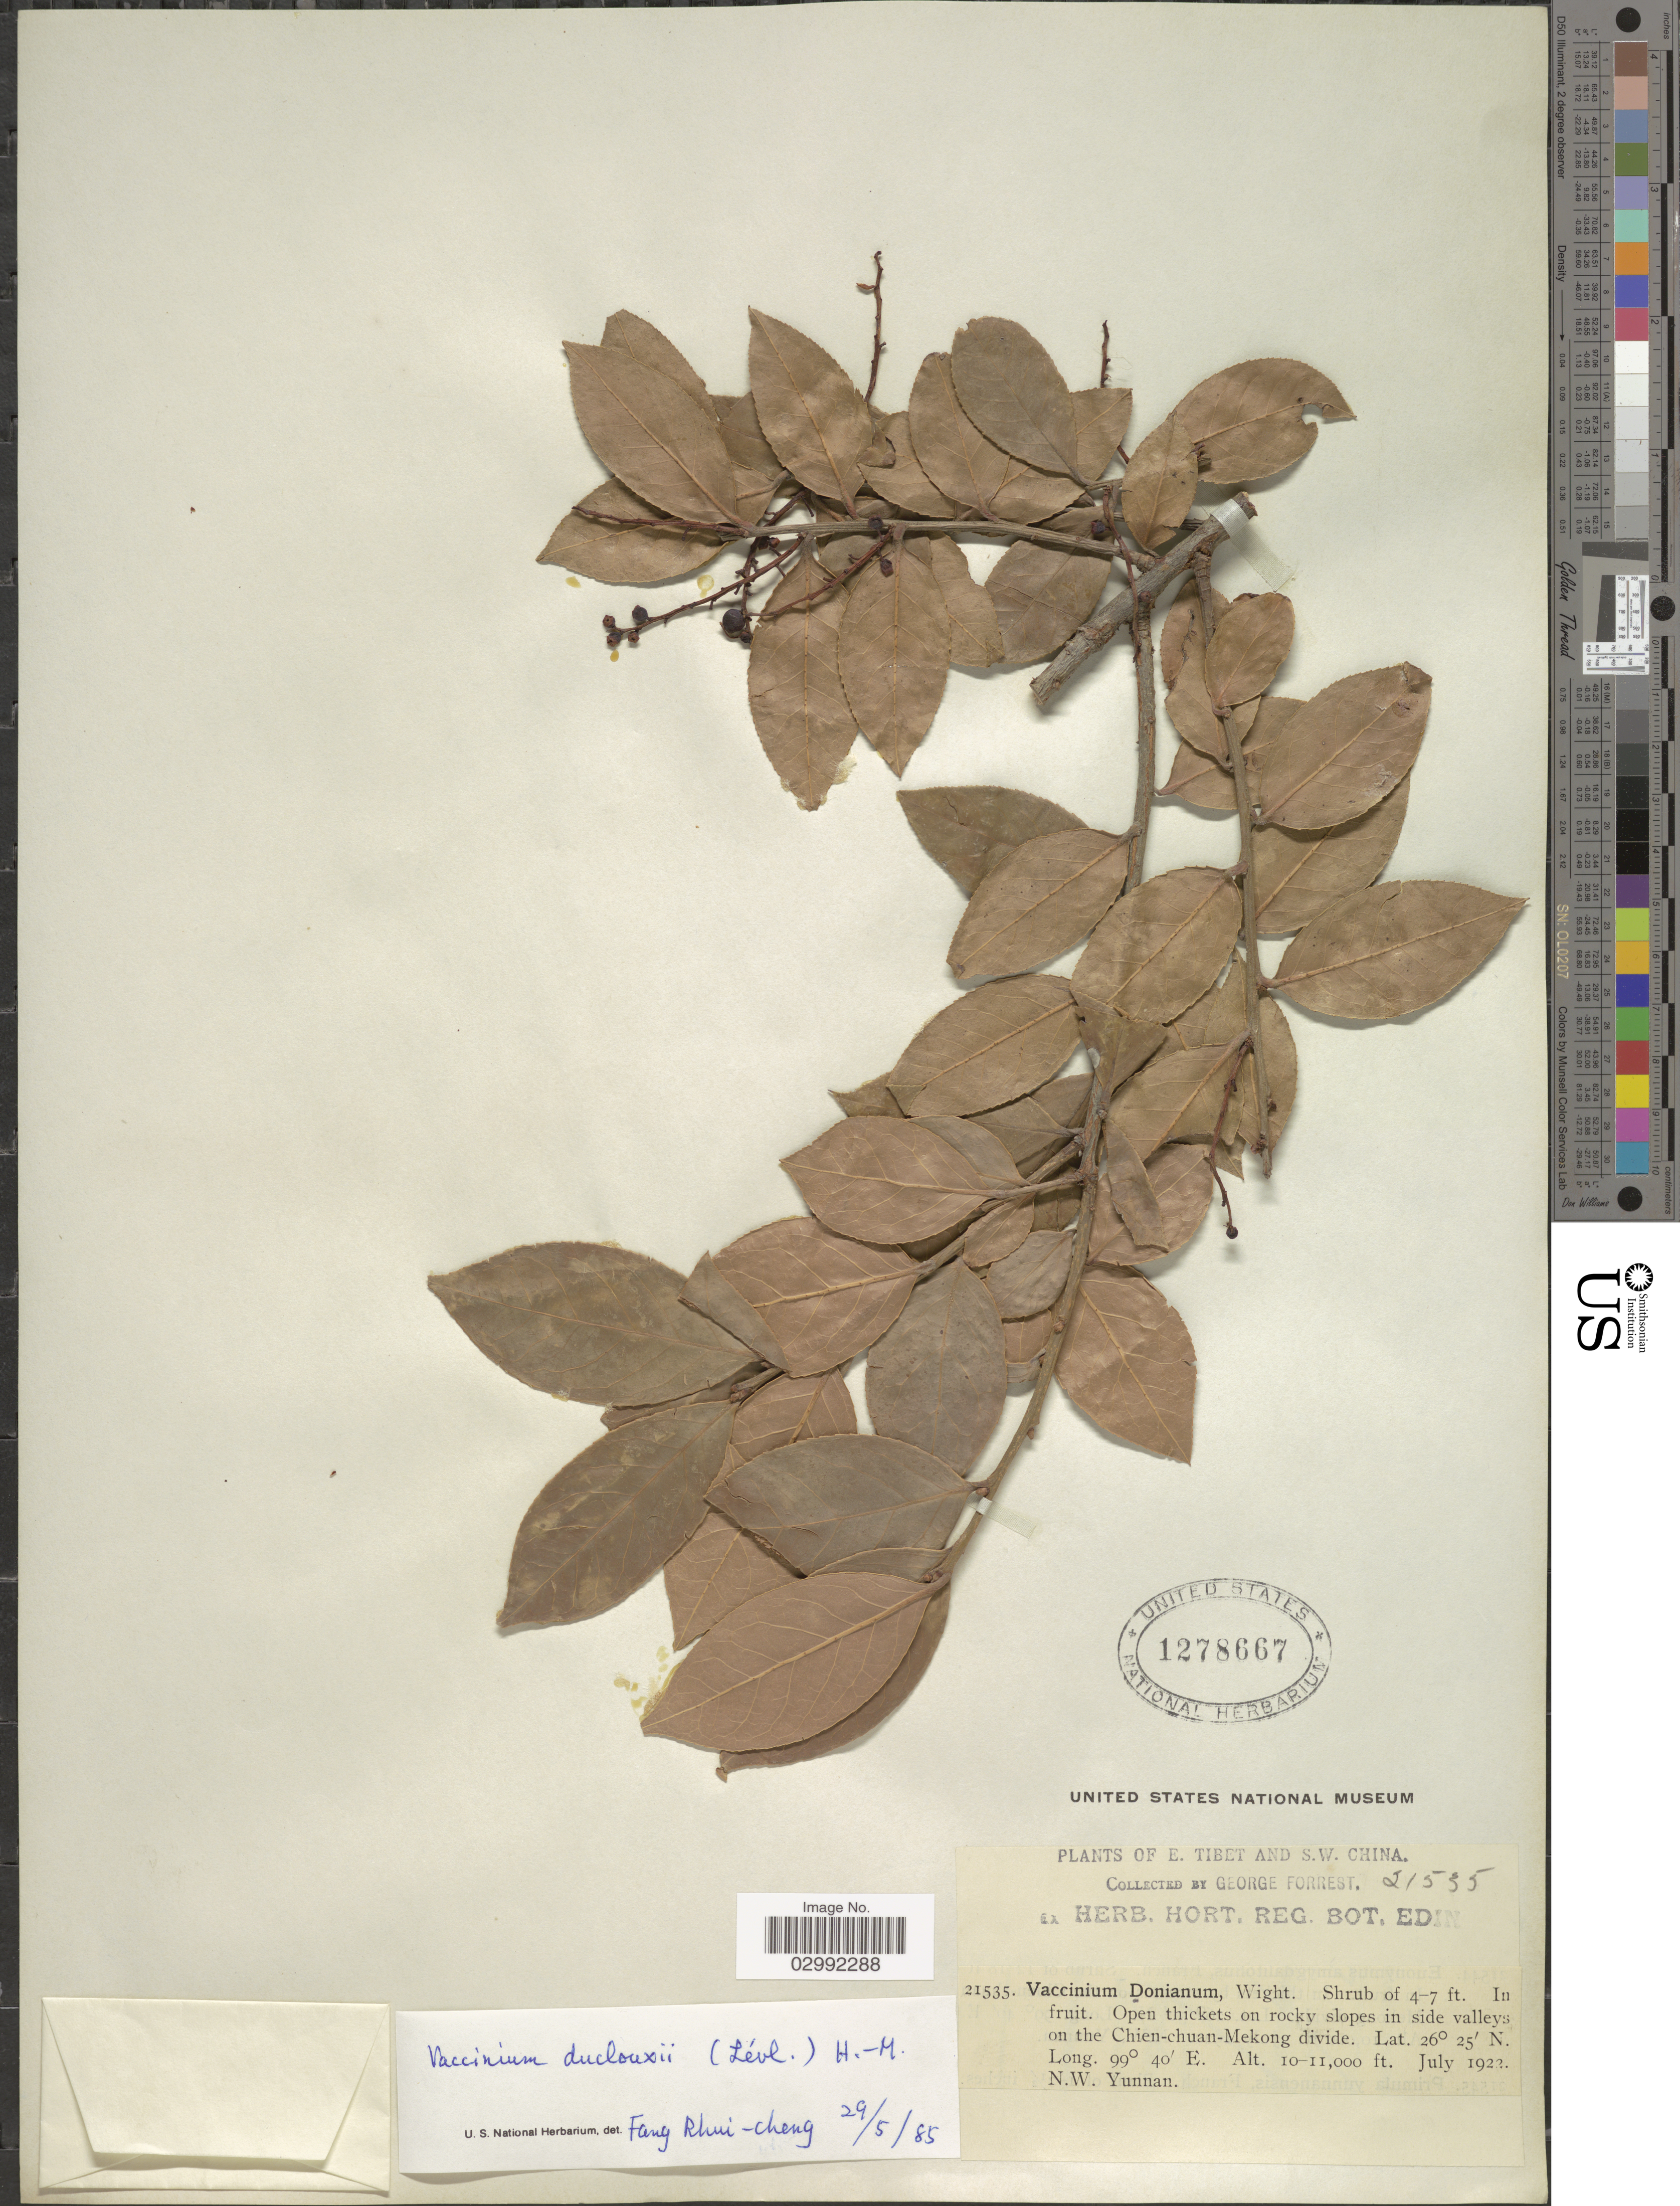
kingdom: Plantae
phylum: Tracheophyta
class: Magnoliopsida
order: Ericales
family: Ericaceae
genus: Vaccinium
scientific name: Vaccinium sprengelii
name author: (G. Don) Sleumer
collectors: G. Forrest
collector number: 21535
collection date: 1922-07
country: China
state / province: Yunnan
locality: In side valley on the Chien-chuan-Mekong divide. N.W. Yunnan.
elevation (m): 3048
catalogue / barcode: US 1278667